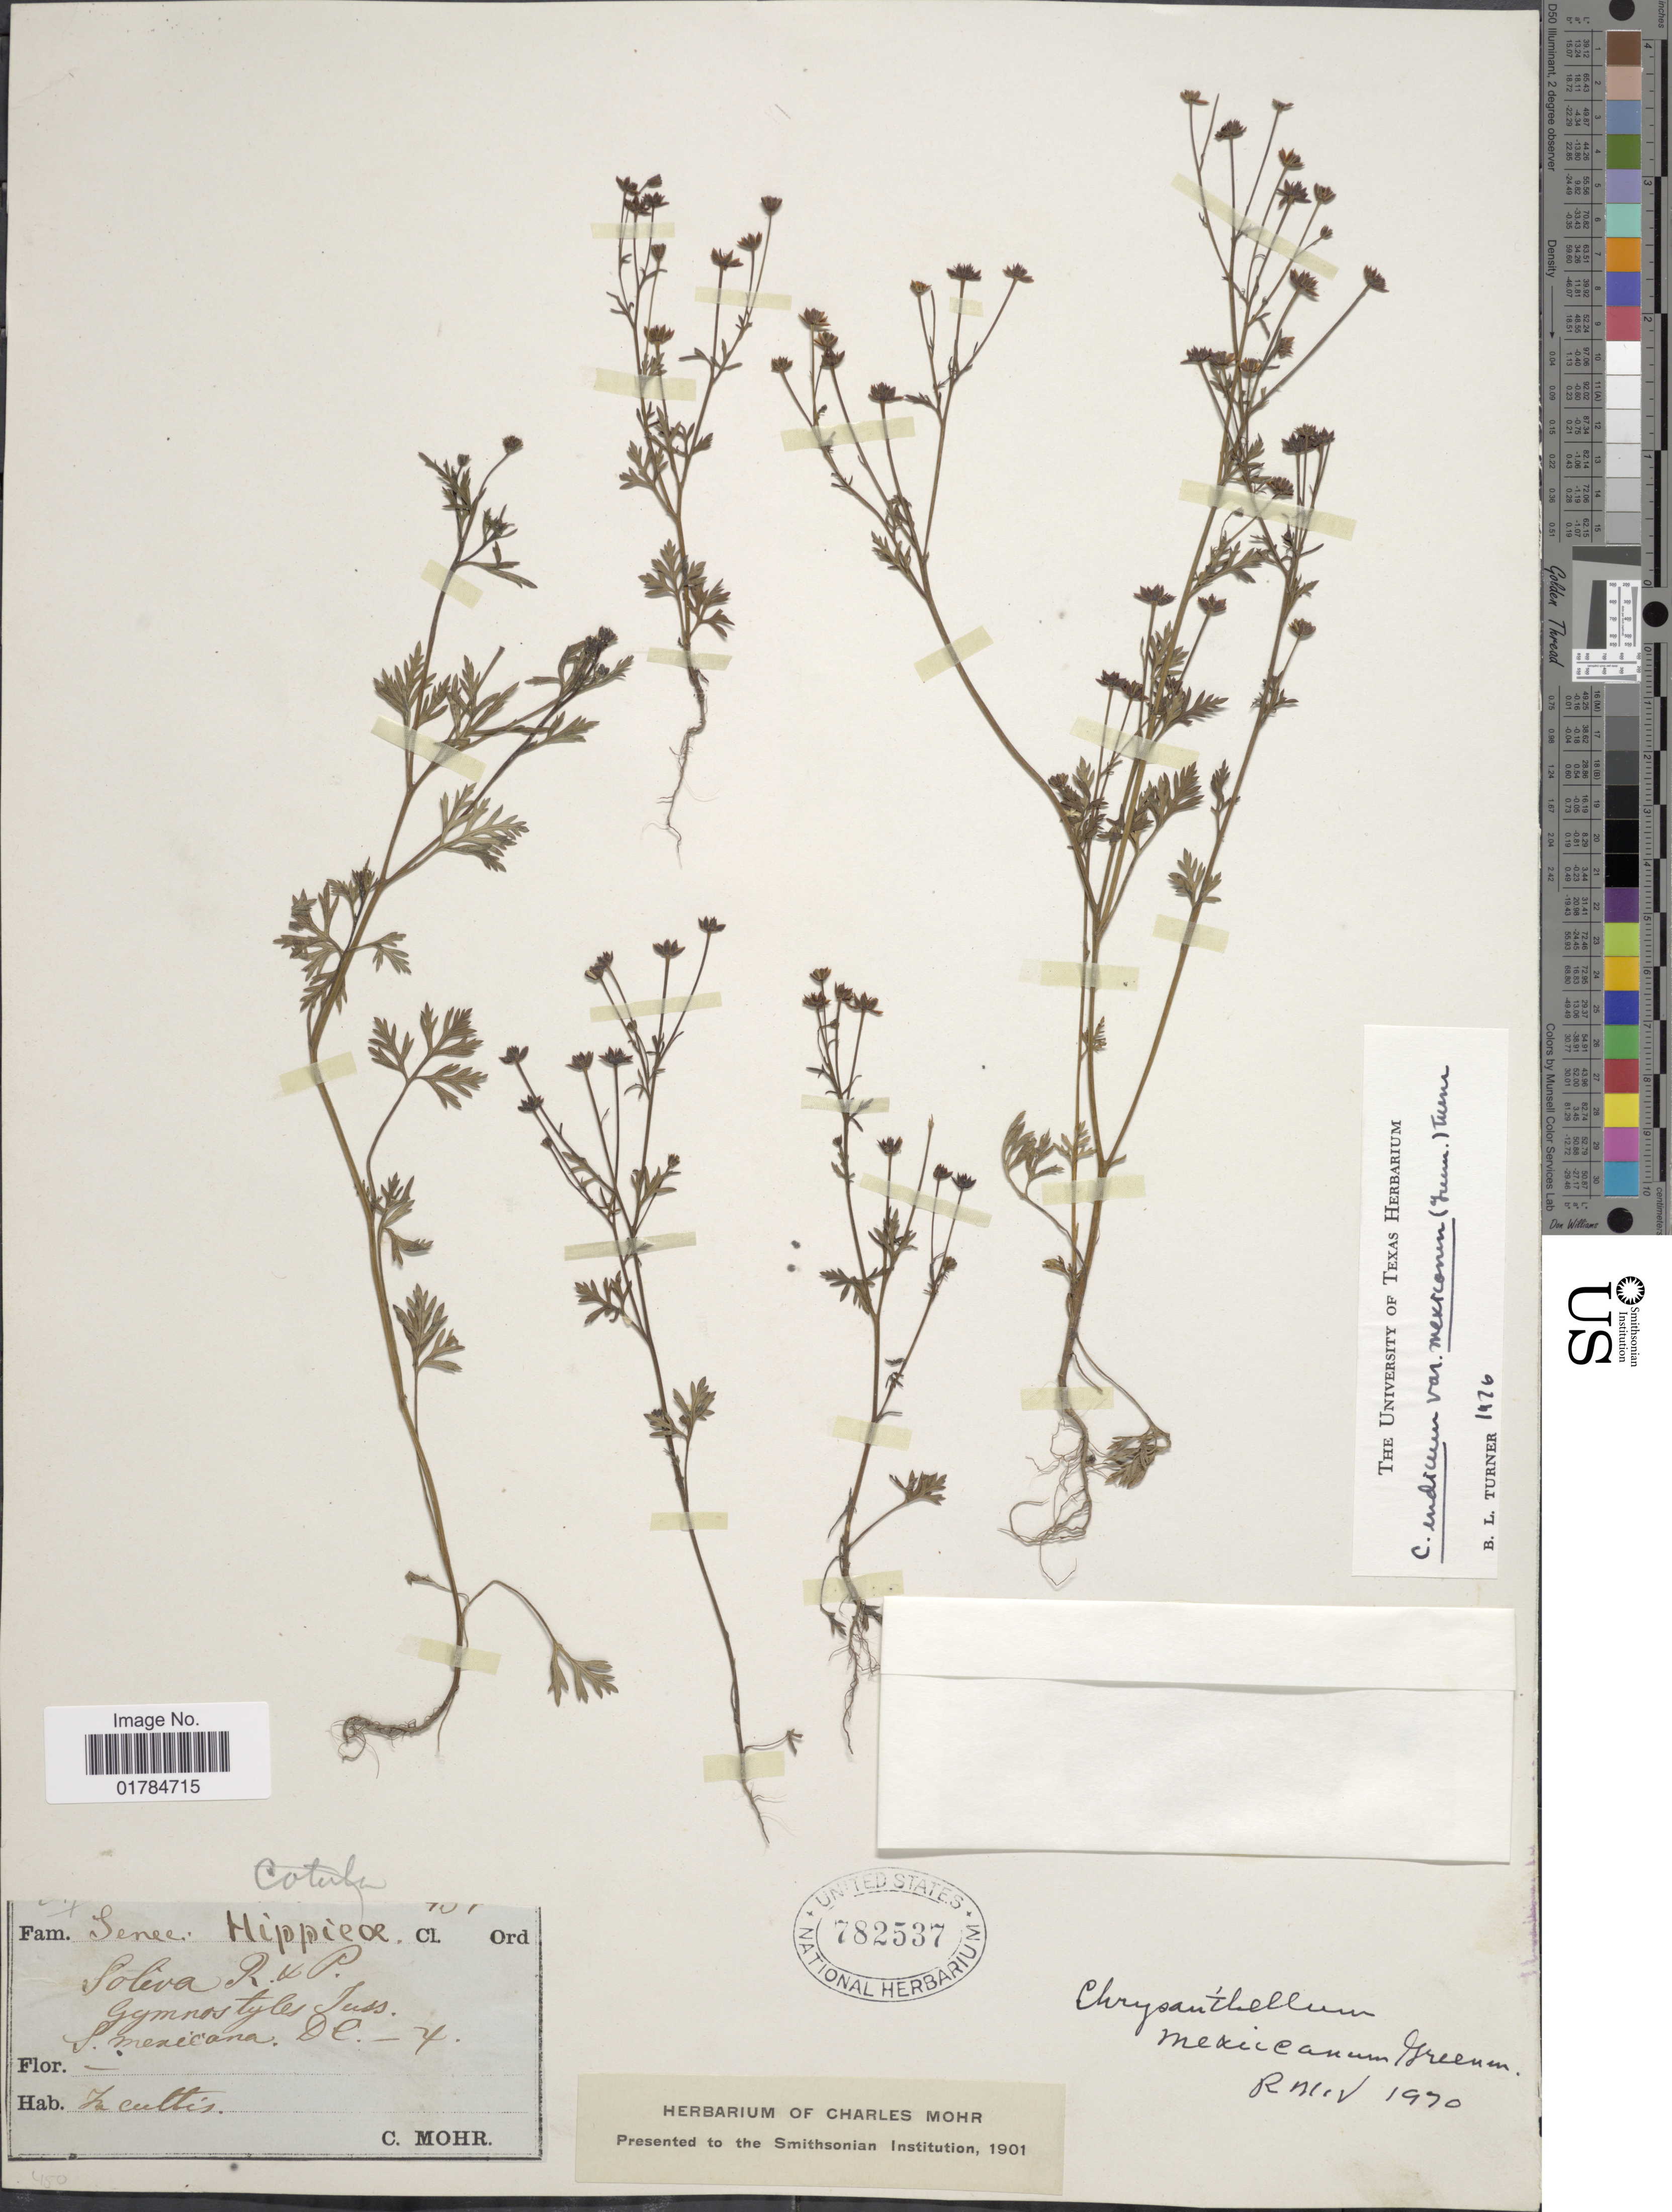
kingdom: Plantae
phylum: Tracheophyta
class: Magnoliopsida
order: Asterales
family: Asteraceae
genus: Chrysanthellum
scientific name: Chrysanthellum indicum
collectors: C. T. Mohr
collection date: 1970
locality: In cultis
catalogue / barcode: US 782537